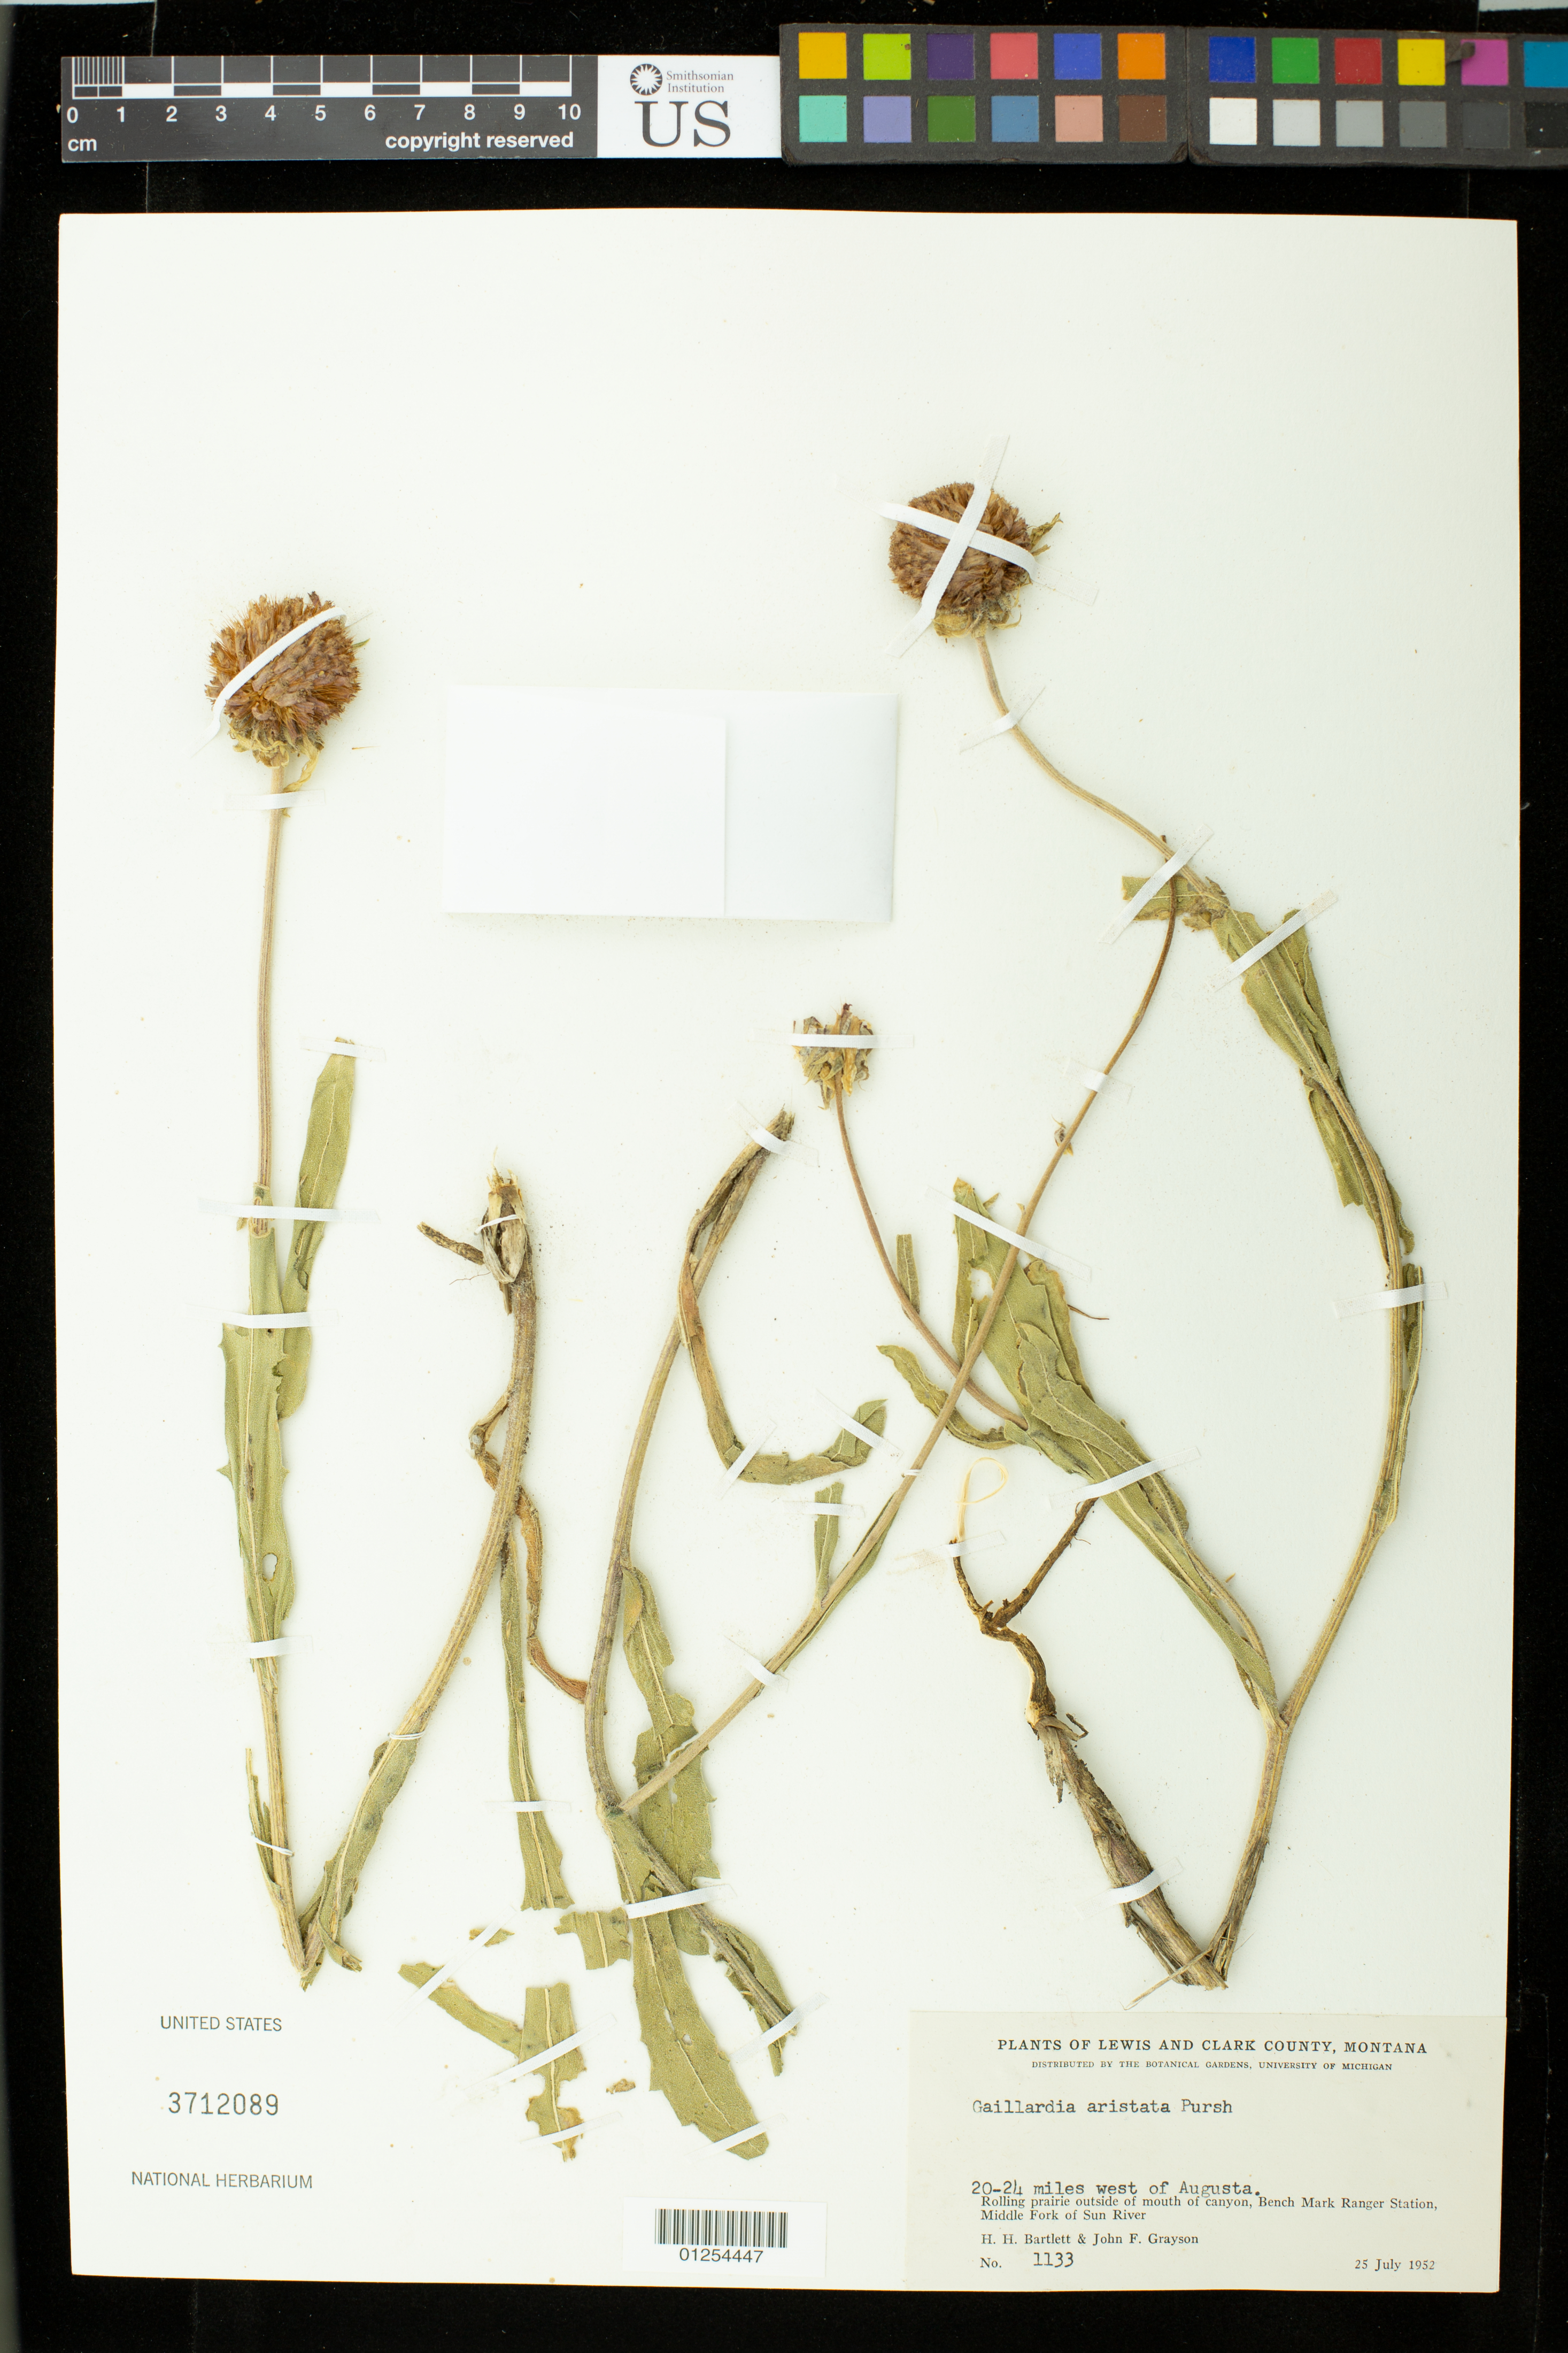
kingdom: Plantae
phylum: Tracheophyta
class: Magnoliopsida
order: Asterales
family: Asteraceae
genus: Gaillardia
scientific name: Gaillardia aristata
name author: Pursh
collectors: H. H. Bartlett & J. Grayson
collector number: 1133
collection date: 1952-07-25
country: United States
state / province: Montana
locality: Lewis and Clark County, 20-24 miles west of Augusta, Rolling prairie outside of canyon, Bench Mark Ranger Station, Middle Fork of Sun River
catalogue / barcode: US 3712089